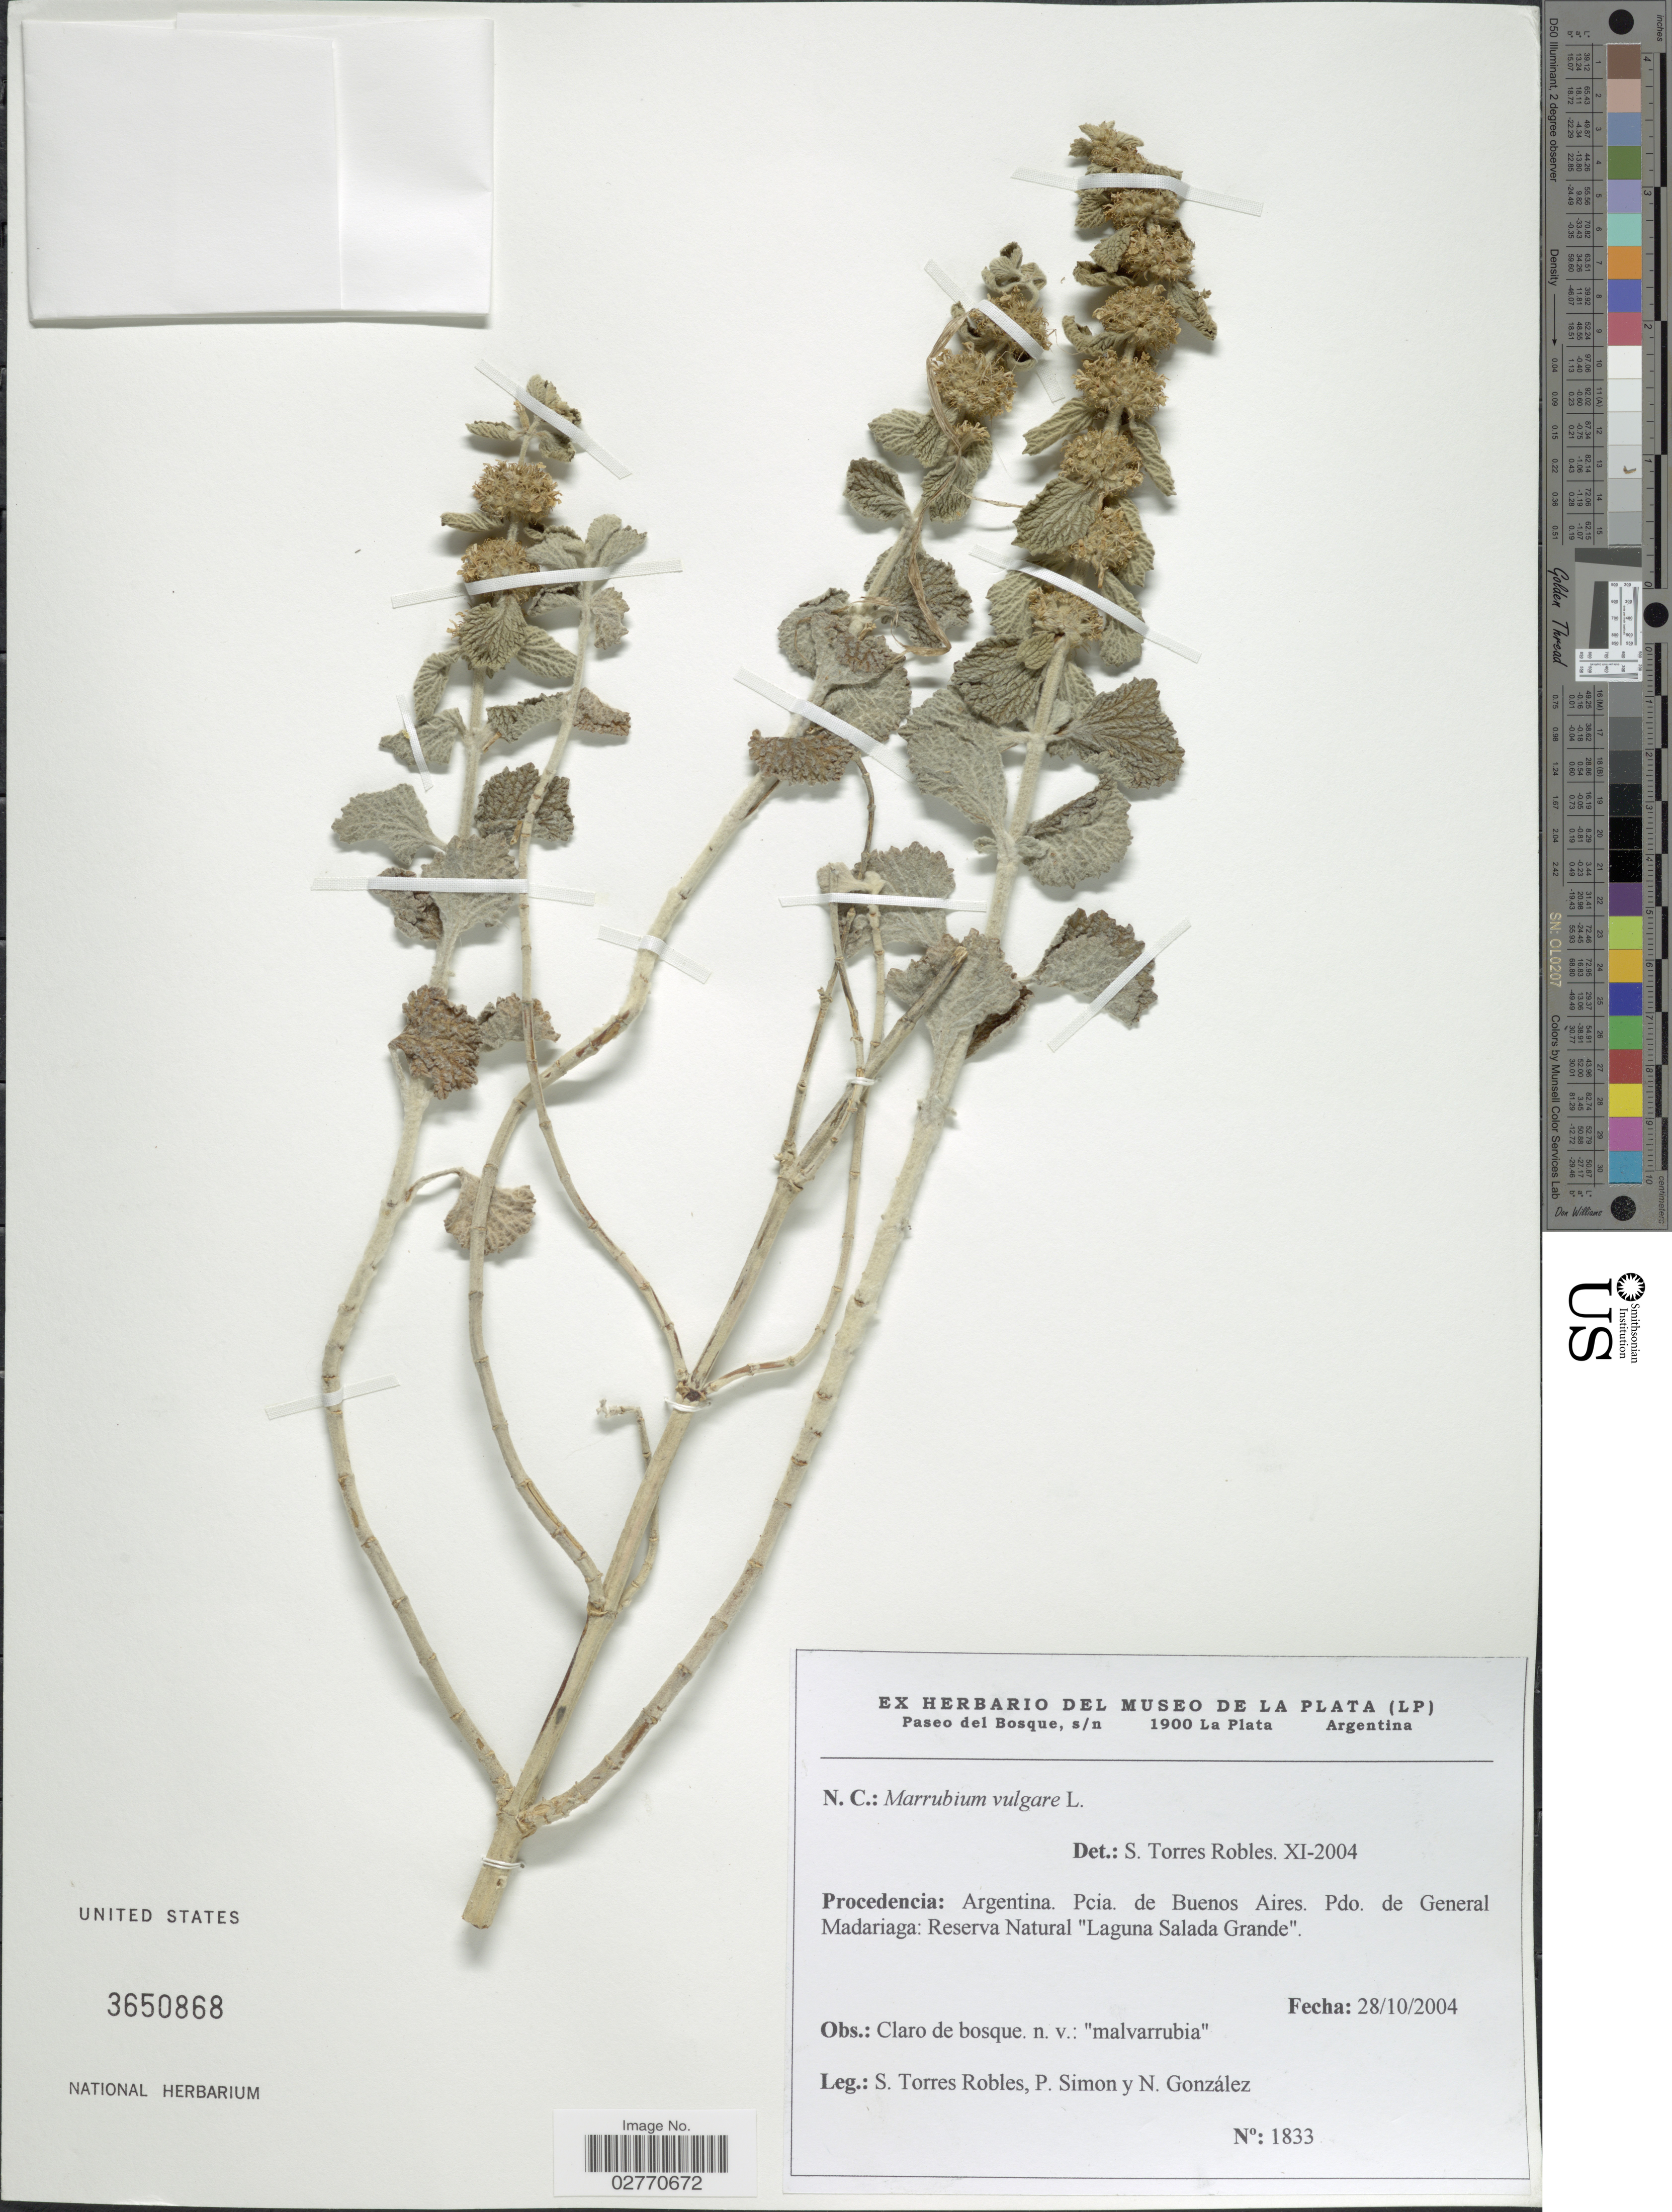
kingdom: Plantae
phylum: Tracheophyta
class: Magnoliopsida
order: Lamiales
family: Lamiaceae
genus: Marrubium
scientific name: Marrubium vulgare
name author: L.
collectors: S. Torres Robles, P. Simon & N. Gonzalez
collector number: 1833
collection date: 2004-10-28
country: Argentina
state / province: Buenos Aires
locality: Pdo. de General Madariaga: Reserva Natural "Laguna Salada Grande".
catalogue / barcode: US 3650868